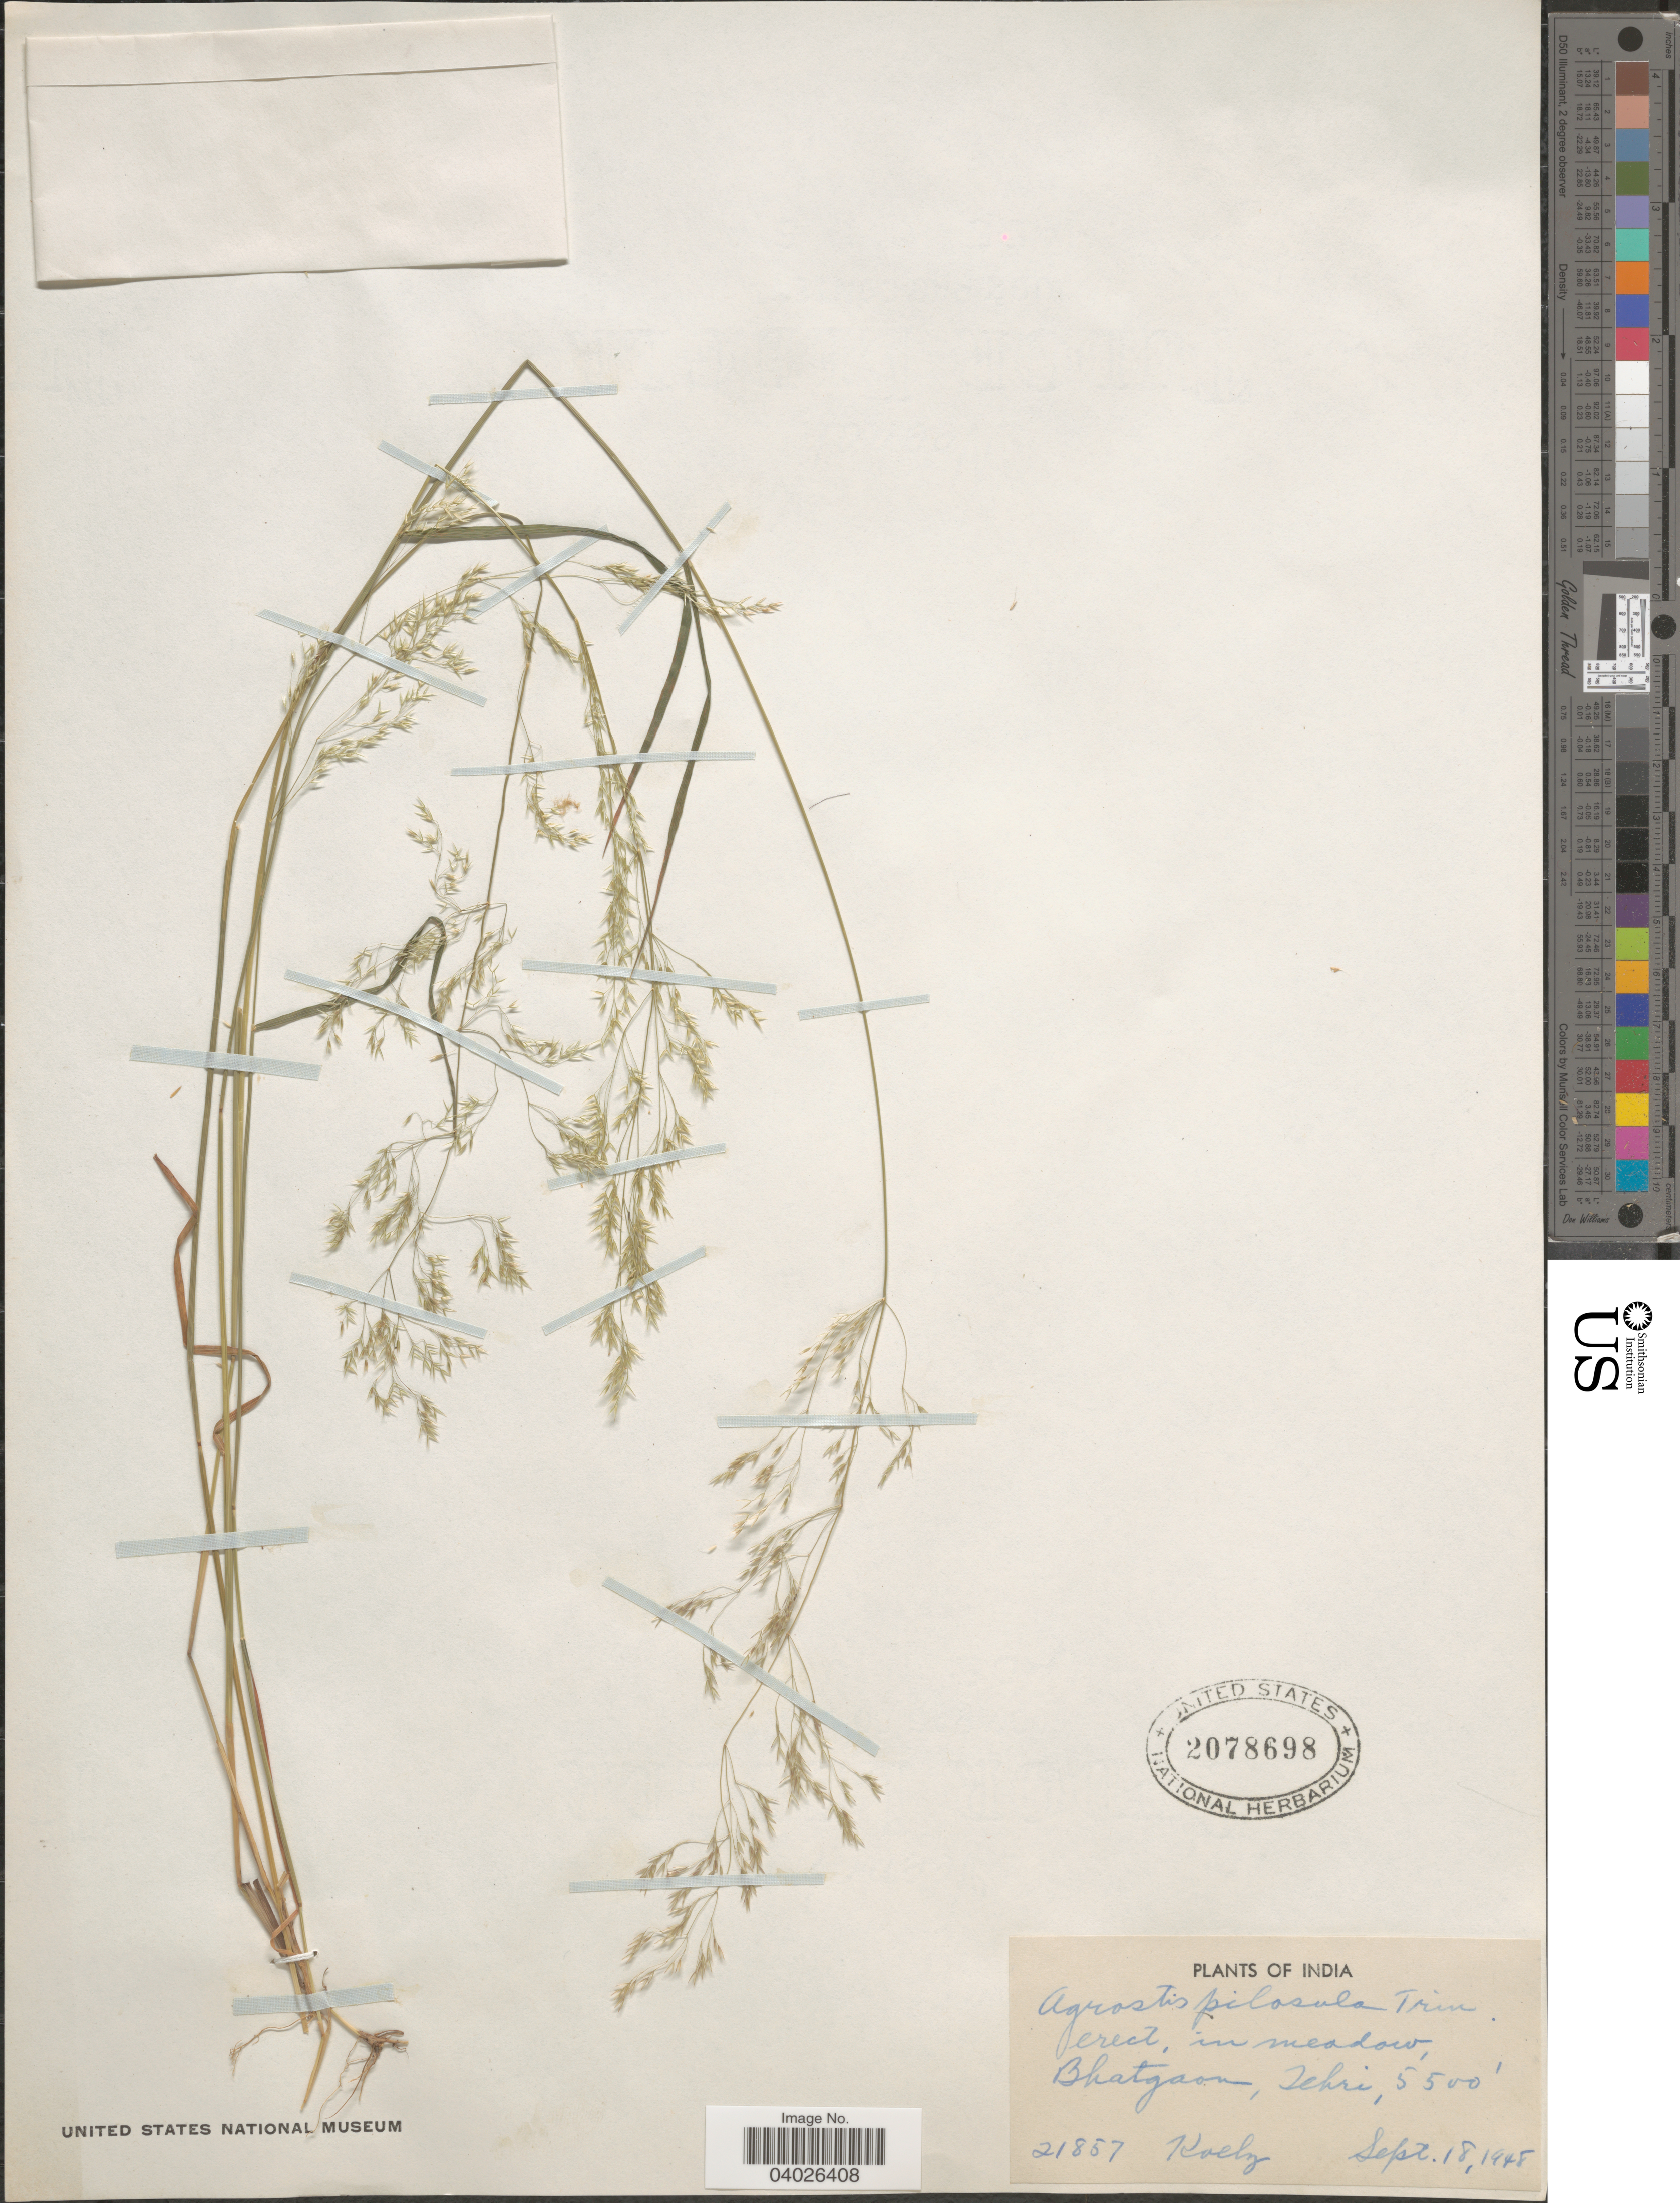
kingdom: Plantae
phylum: Tracheophyta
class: Liliopsida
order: Poales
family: Poaceae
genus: Agrostis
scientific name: Agrostis pilosula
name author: Trin.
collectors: Koelz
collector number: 21857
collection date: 1948-09-18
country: India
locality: Bhatgaon, Tehri.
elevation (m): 1676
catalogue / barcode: US 2078698